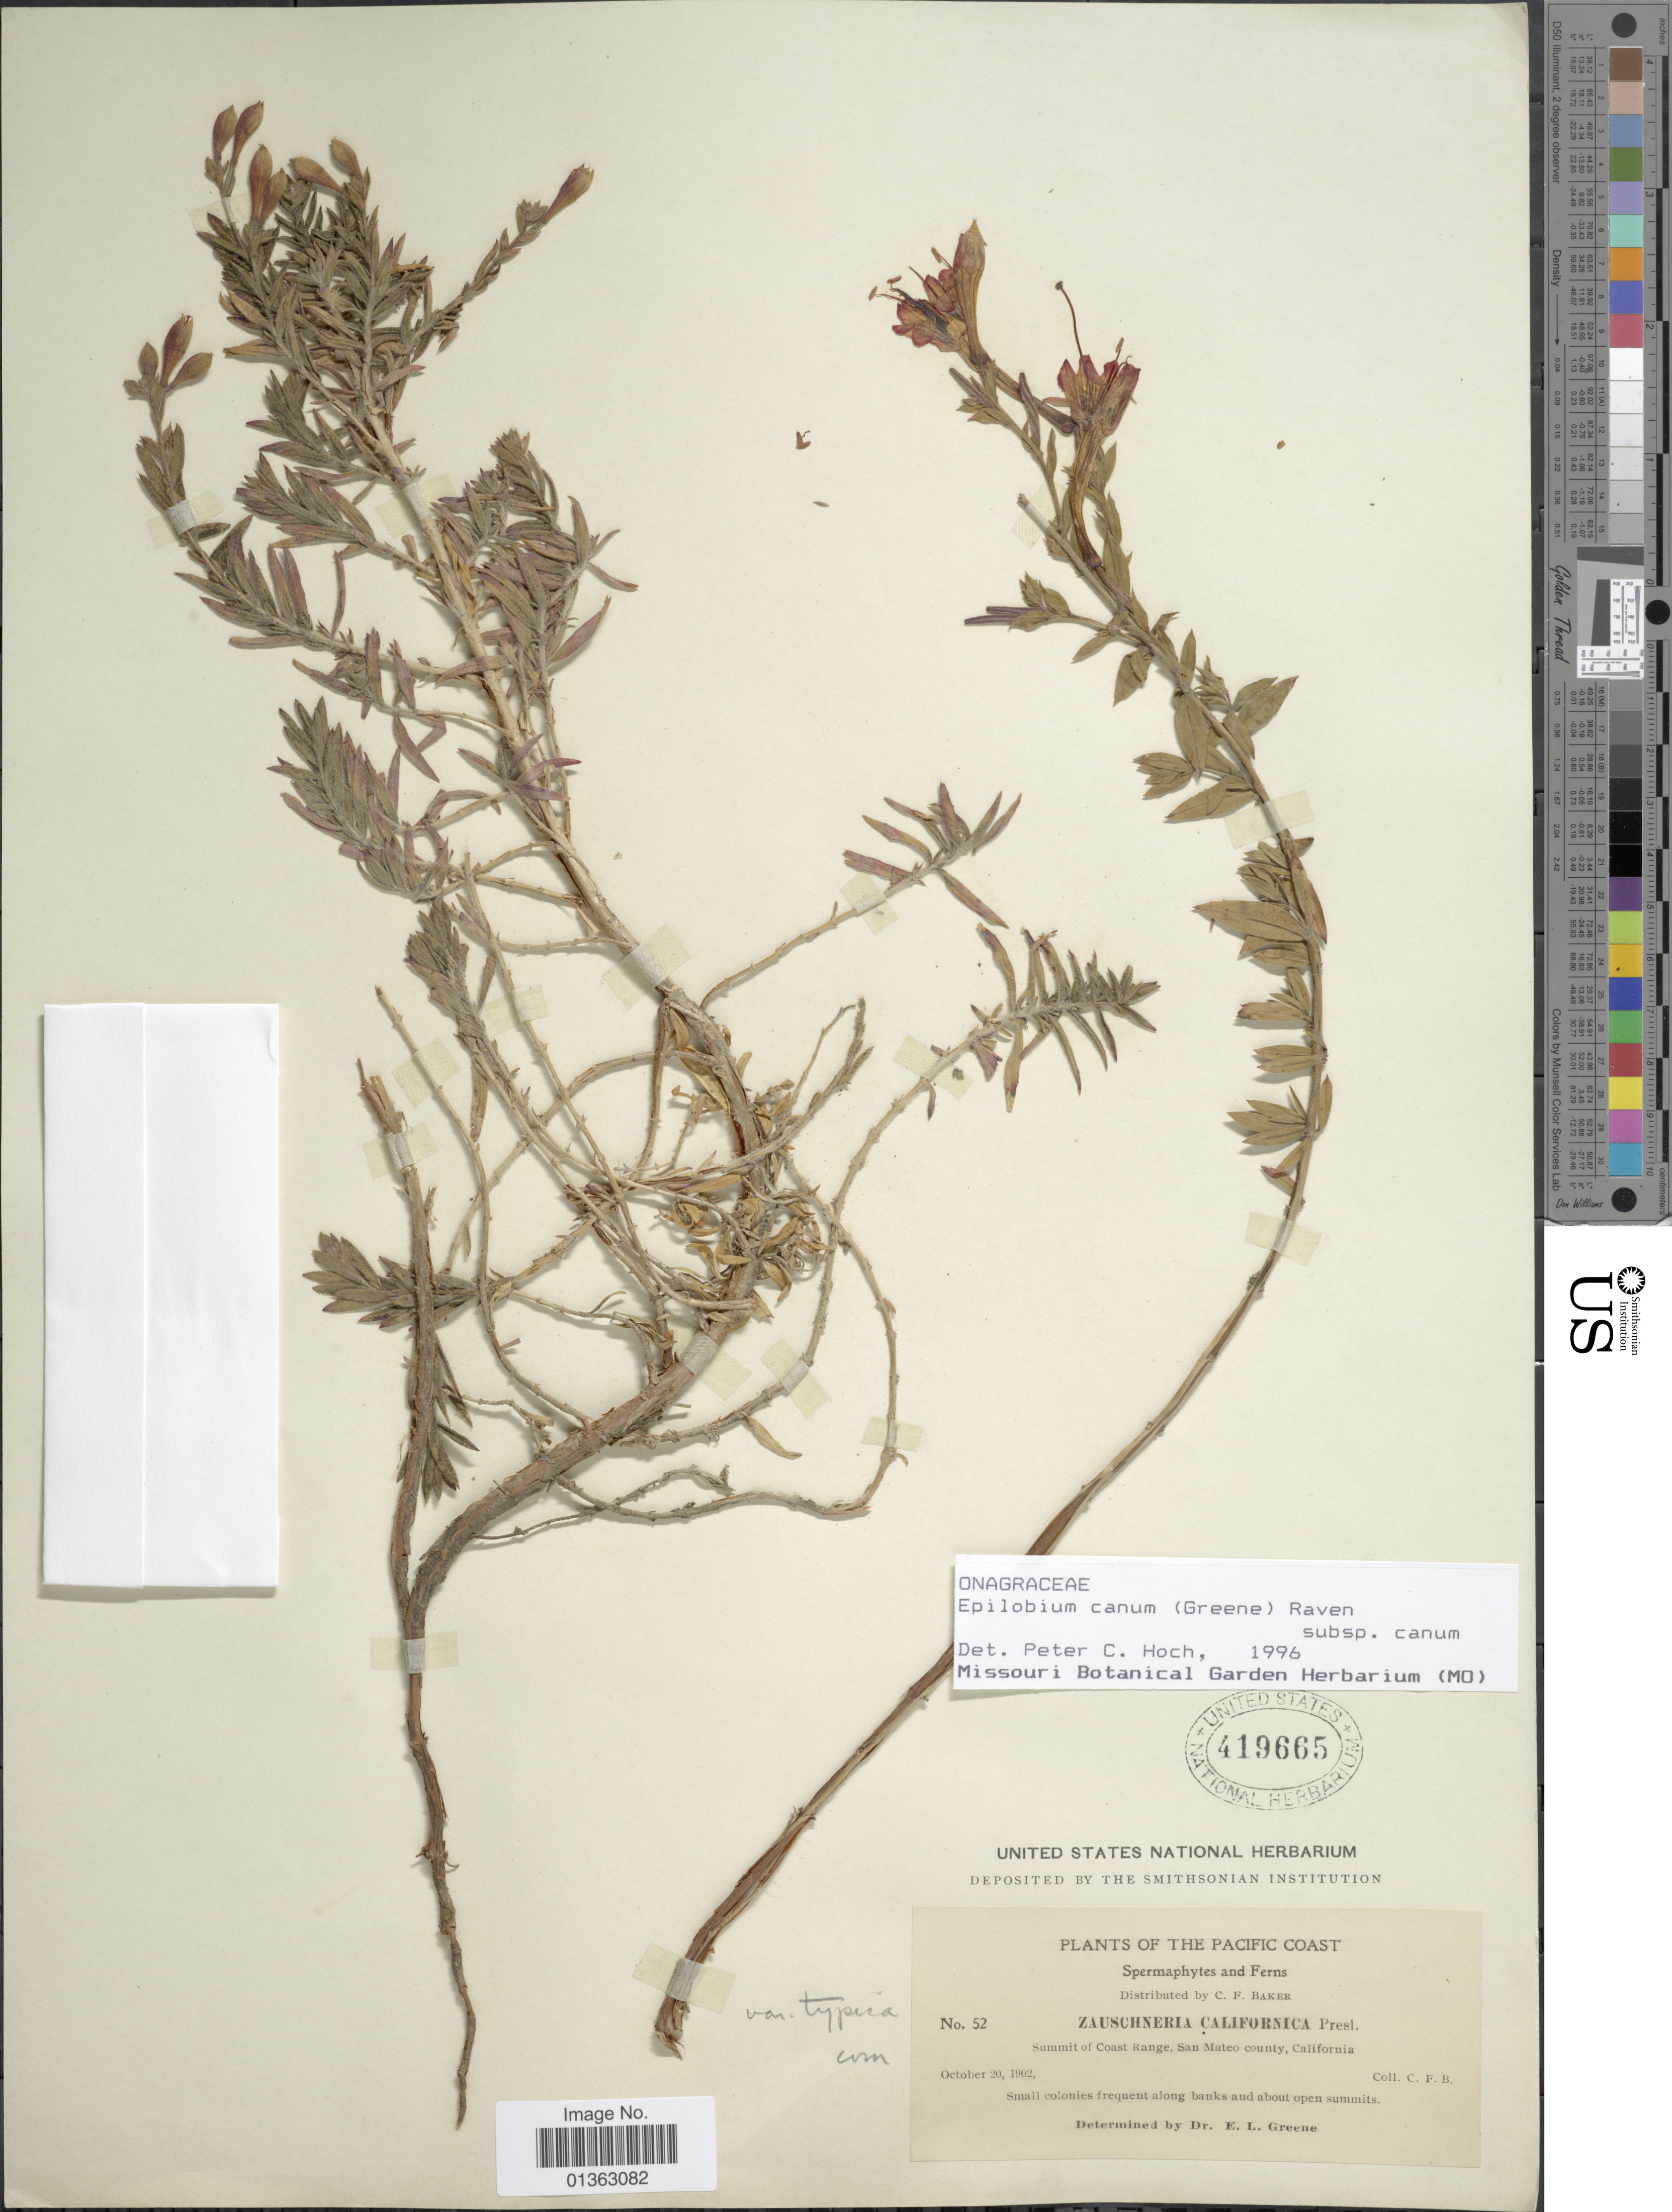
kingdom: Plantae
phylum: Tracheophyta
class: Magnoliopsida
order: Myrtales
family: Onagraceae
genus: Epilobium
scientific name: Epilobium canum subsp. canum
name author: (Greene) P.H. Raven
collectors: C. F. Baker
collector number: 52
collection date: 1902-10-20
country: United States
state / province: California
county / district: San Mateo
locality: Pacific Coast. Summit of Coast Range, San Mateo county.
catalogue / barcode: US 419665